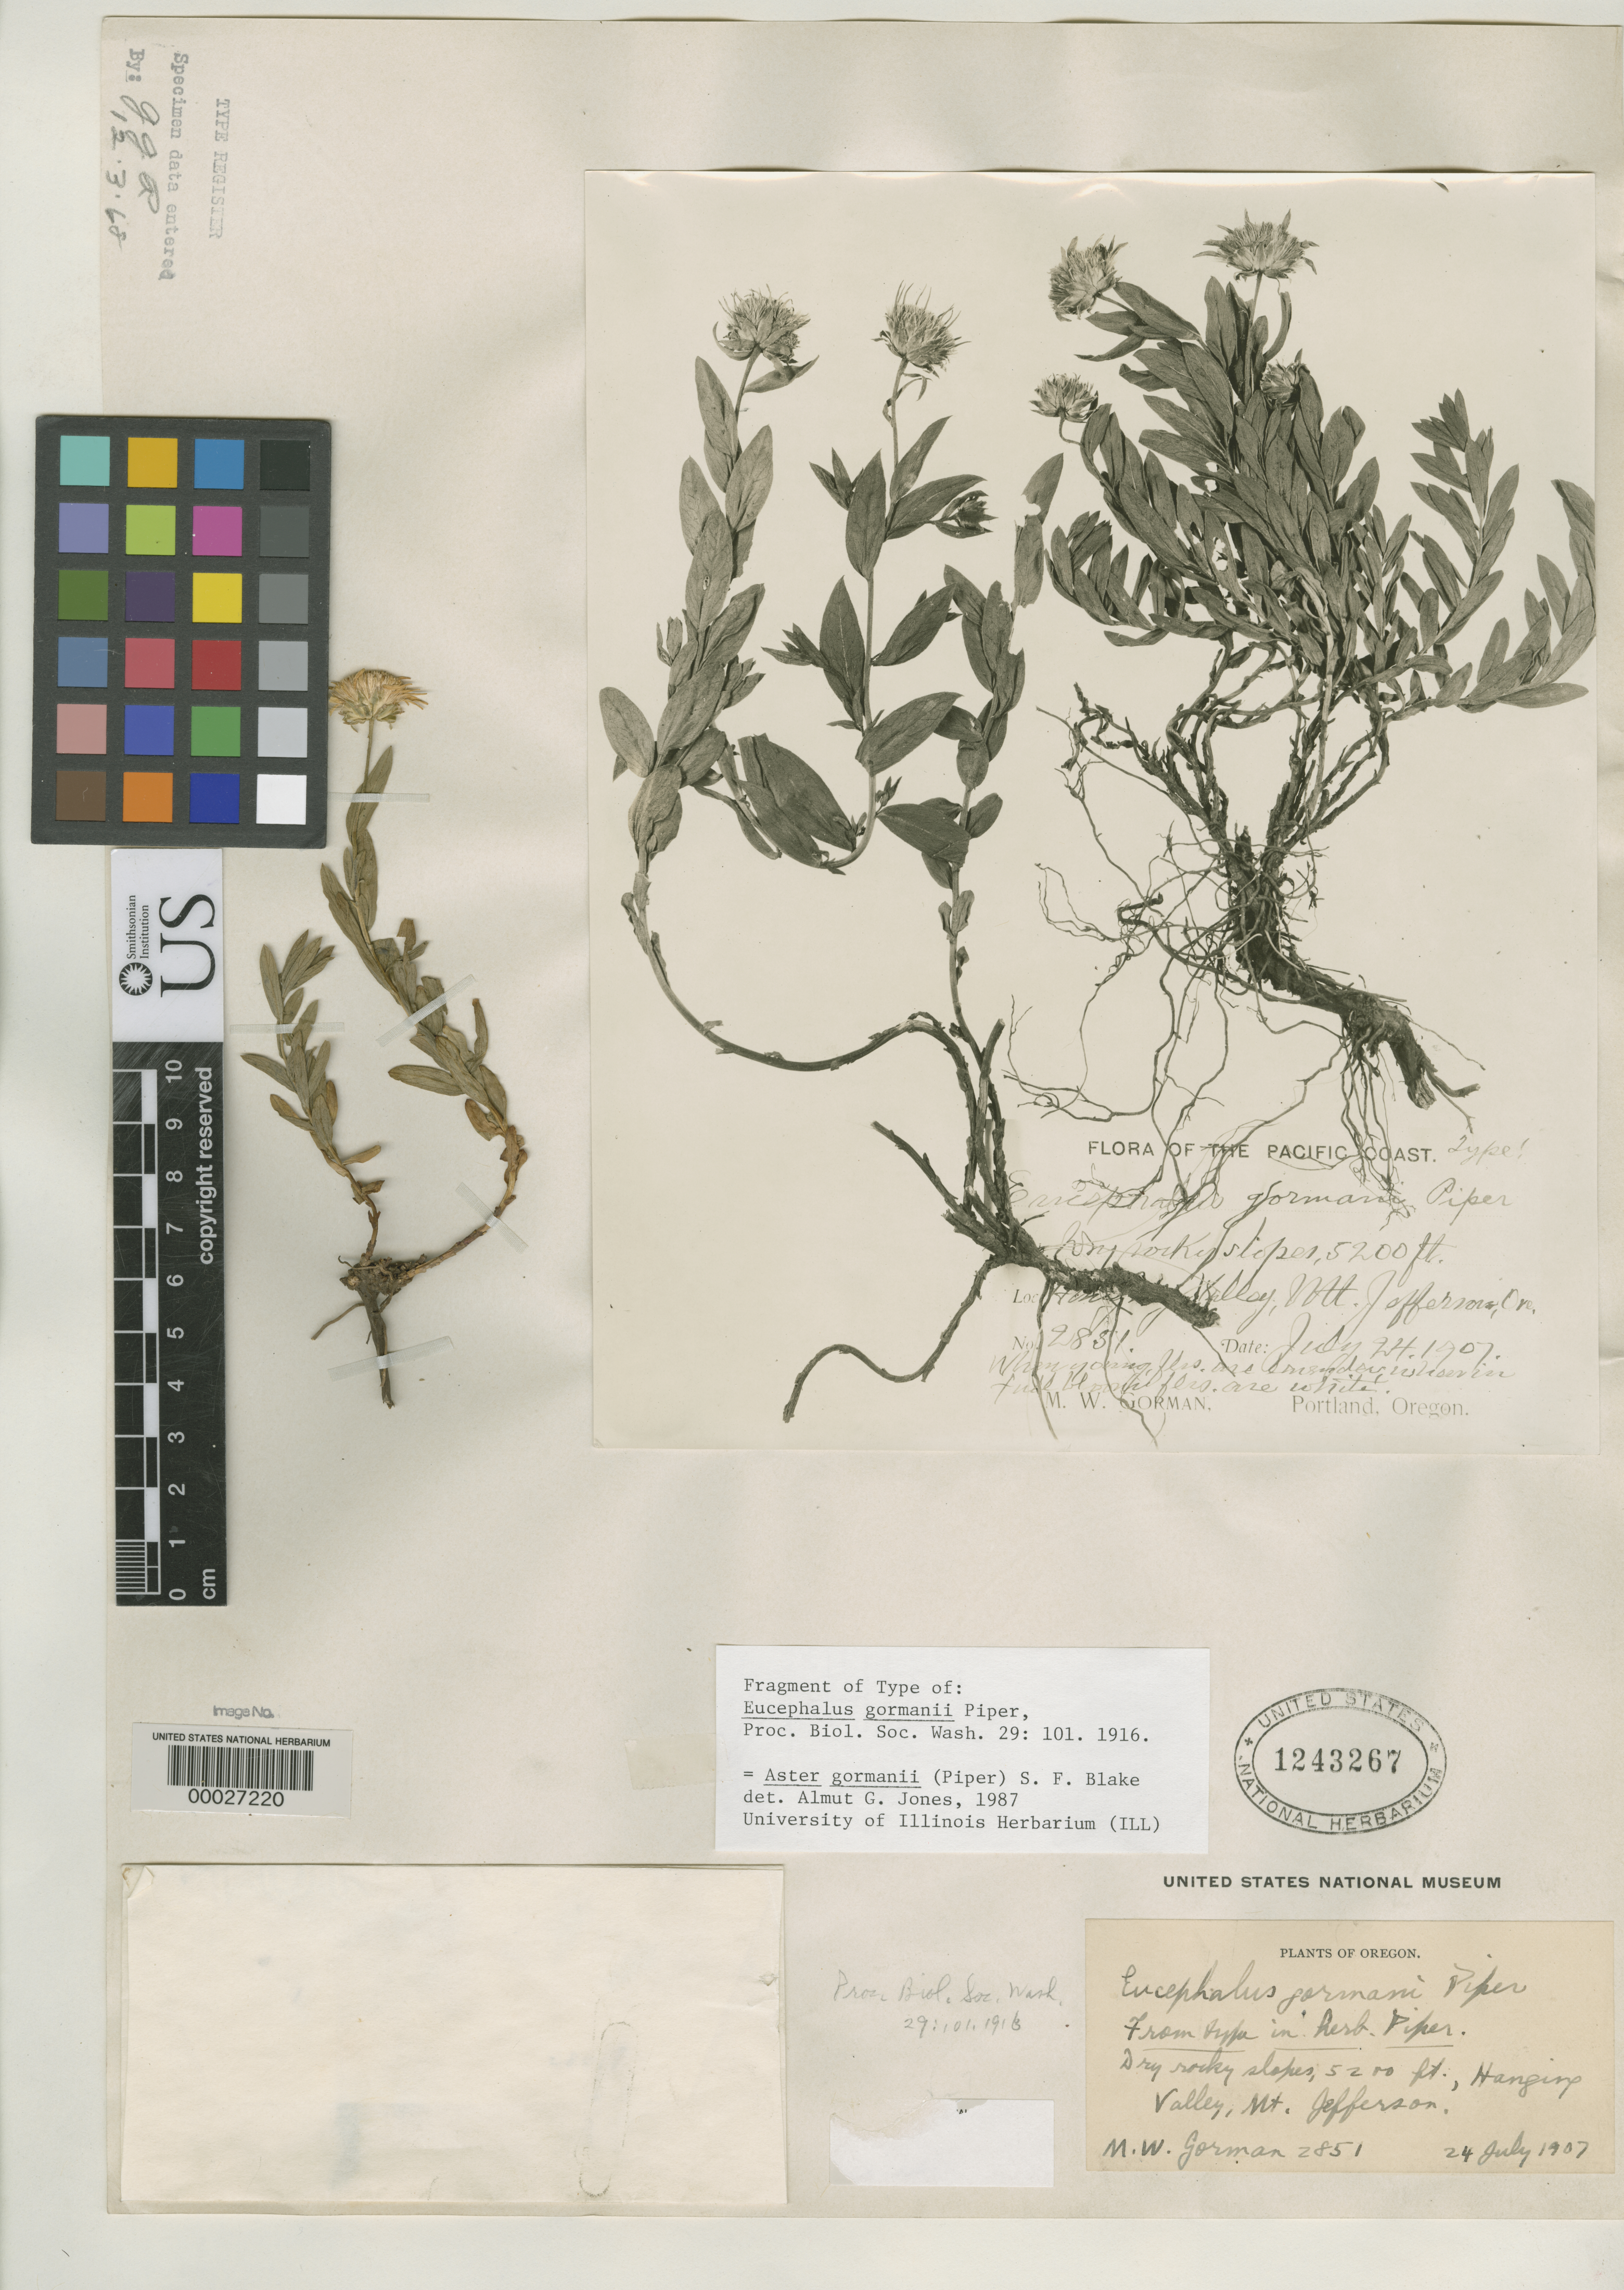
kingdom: Plantae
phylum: Tracheophyta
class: Magnoliopsida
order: Asterales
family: Asteraceae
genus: Eucephalus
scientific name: Eucephalus gormani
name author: Piper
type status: Isotype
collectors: M. W. Gorman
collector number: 2851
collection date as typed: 24 Jul 1907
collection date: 1907-07-24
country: United States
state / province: Oregon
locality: Mt. Jefferson.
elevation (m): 1585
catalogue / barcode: US 1243267